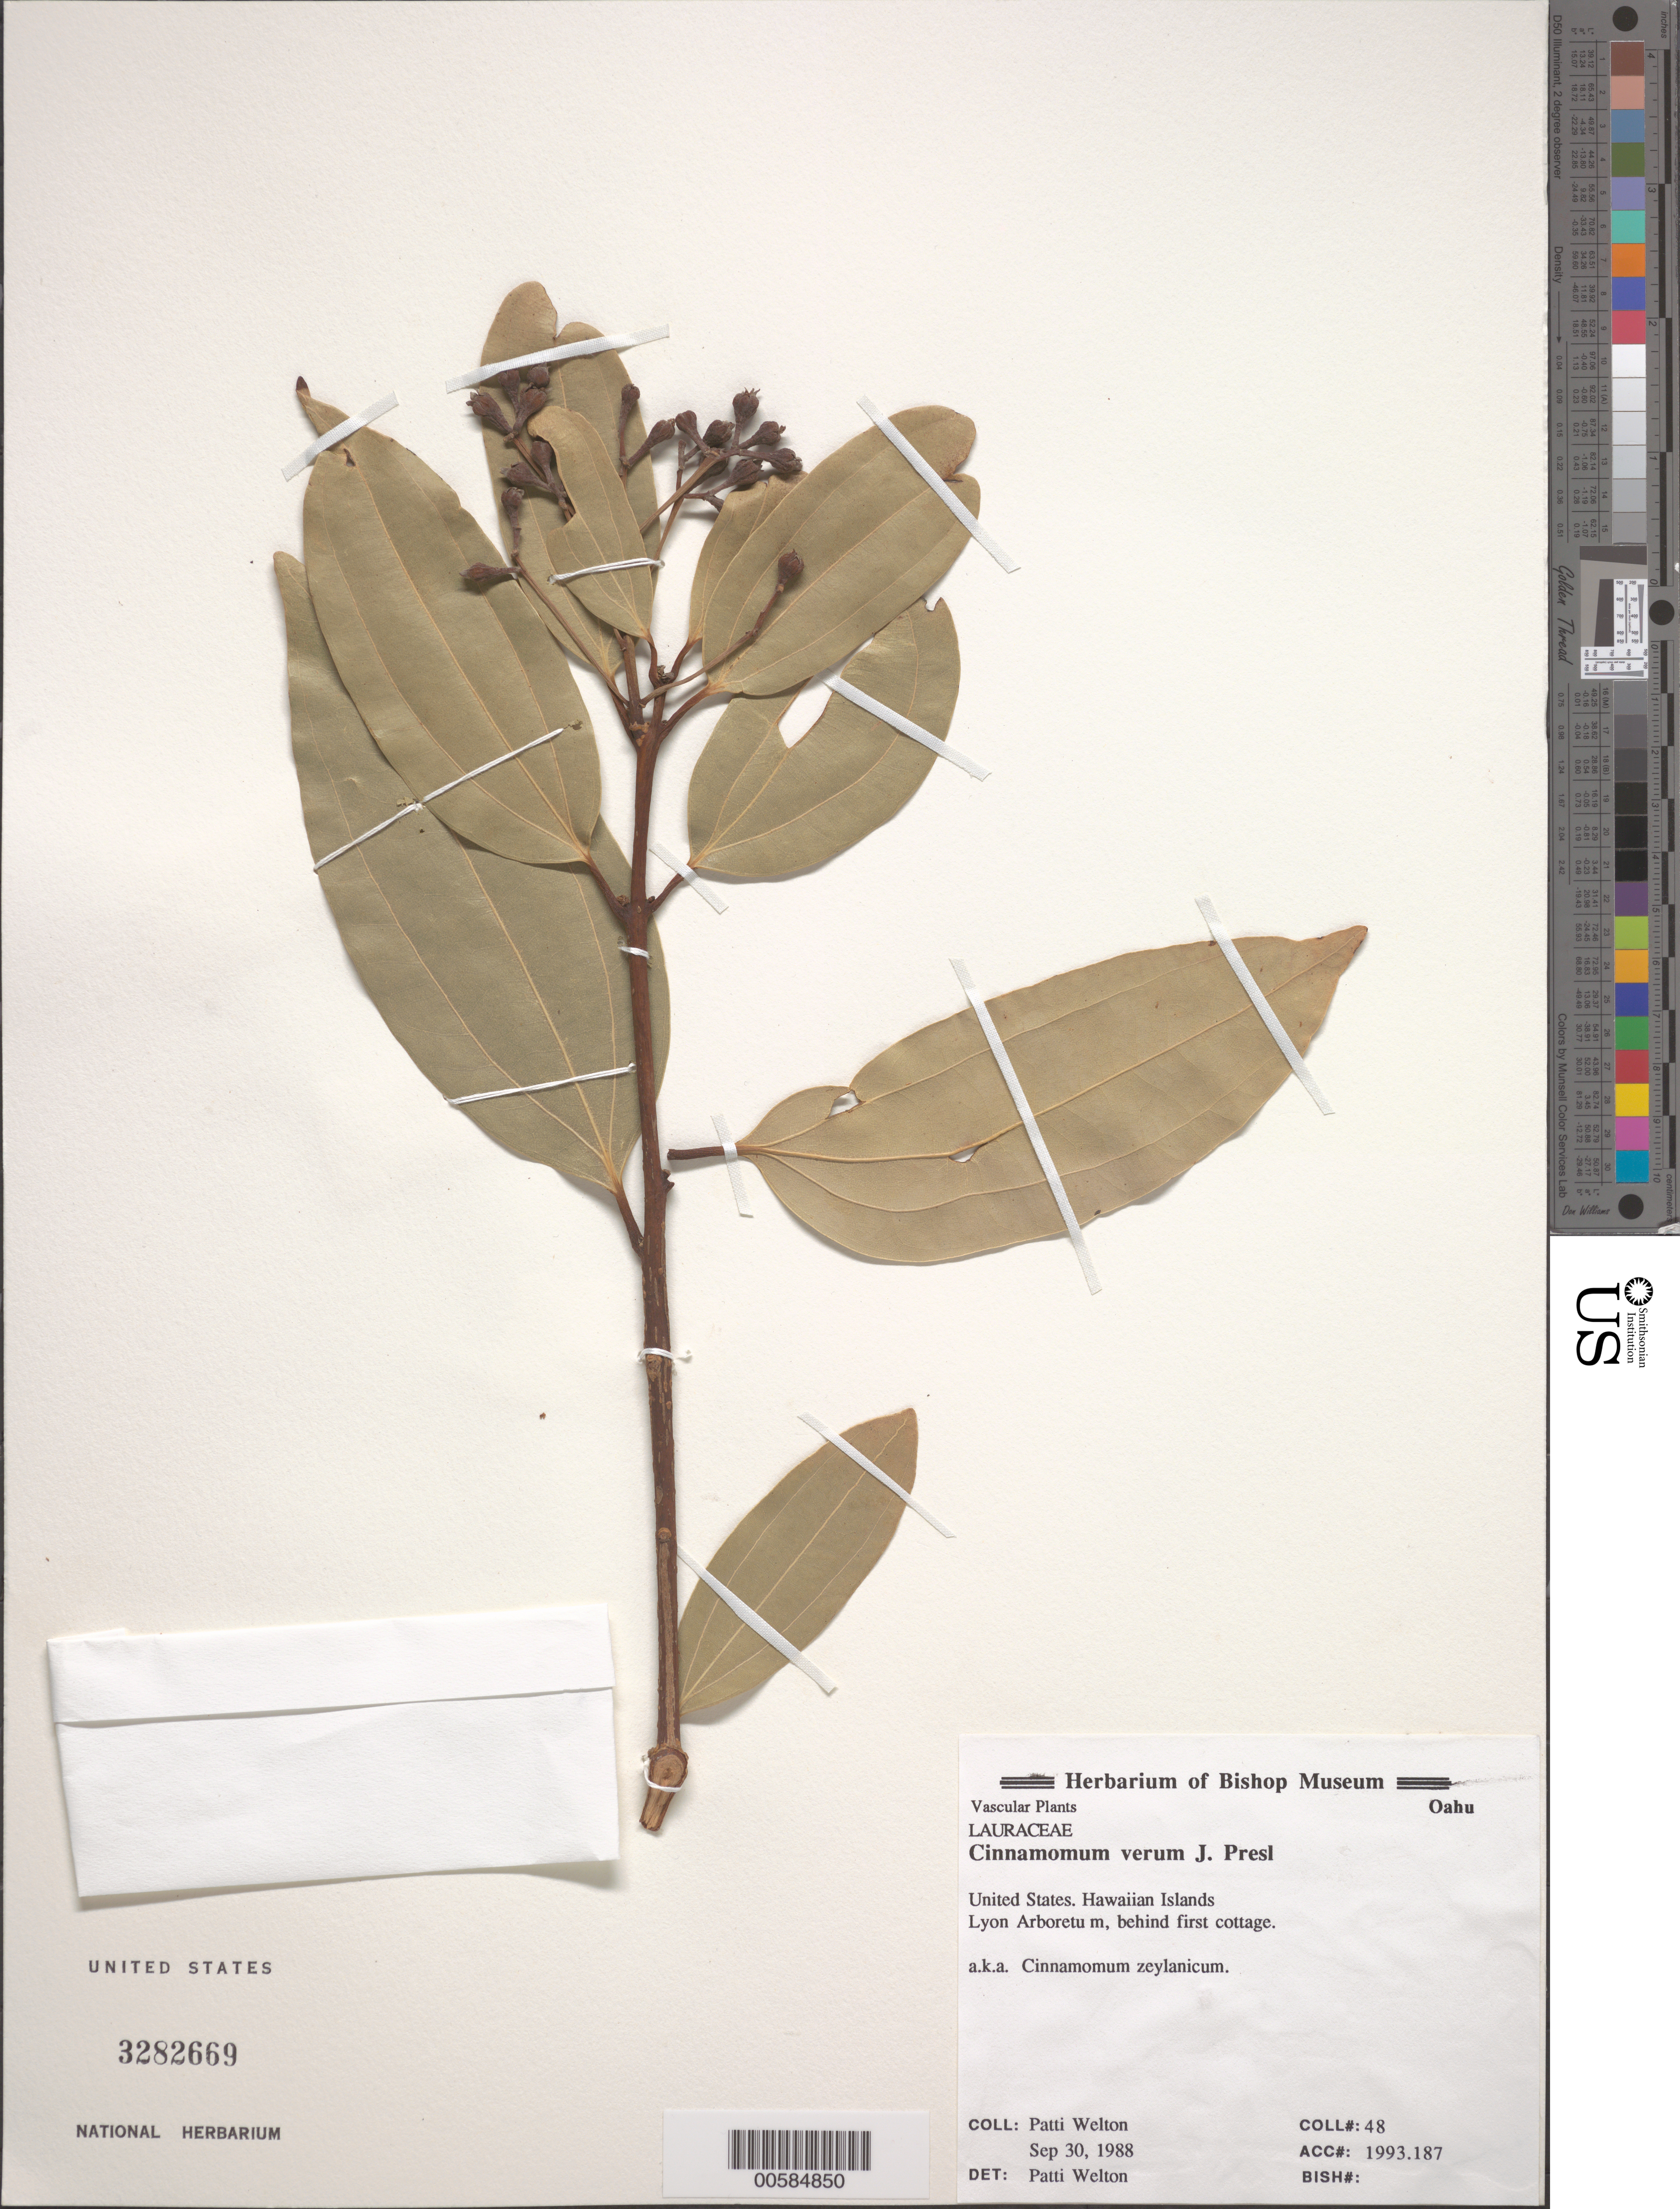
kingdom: Plantae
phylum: Tracheophyta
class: Magnoliopsida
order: Laurales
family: Lauraceae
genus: Cinnamomum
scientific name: Cinnamomum verum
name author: J. Presl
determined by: Welton, P.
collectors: P. Welton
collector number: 48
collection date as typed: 30 Sep 1988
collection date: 1988-09-30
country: United States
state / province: Hawaii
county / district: Honolulu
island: Oahu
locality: Lyon Arboretum, behind first cottage.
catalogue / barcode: US 3282669